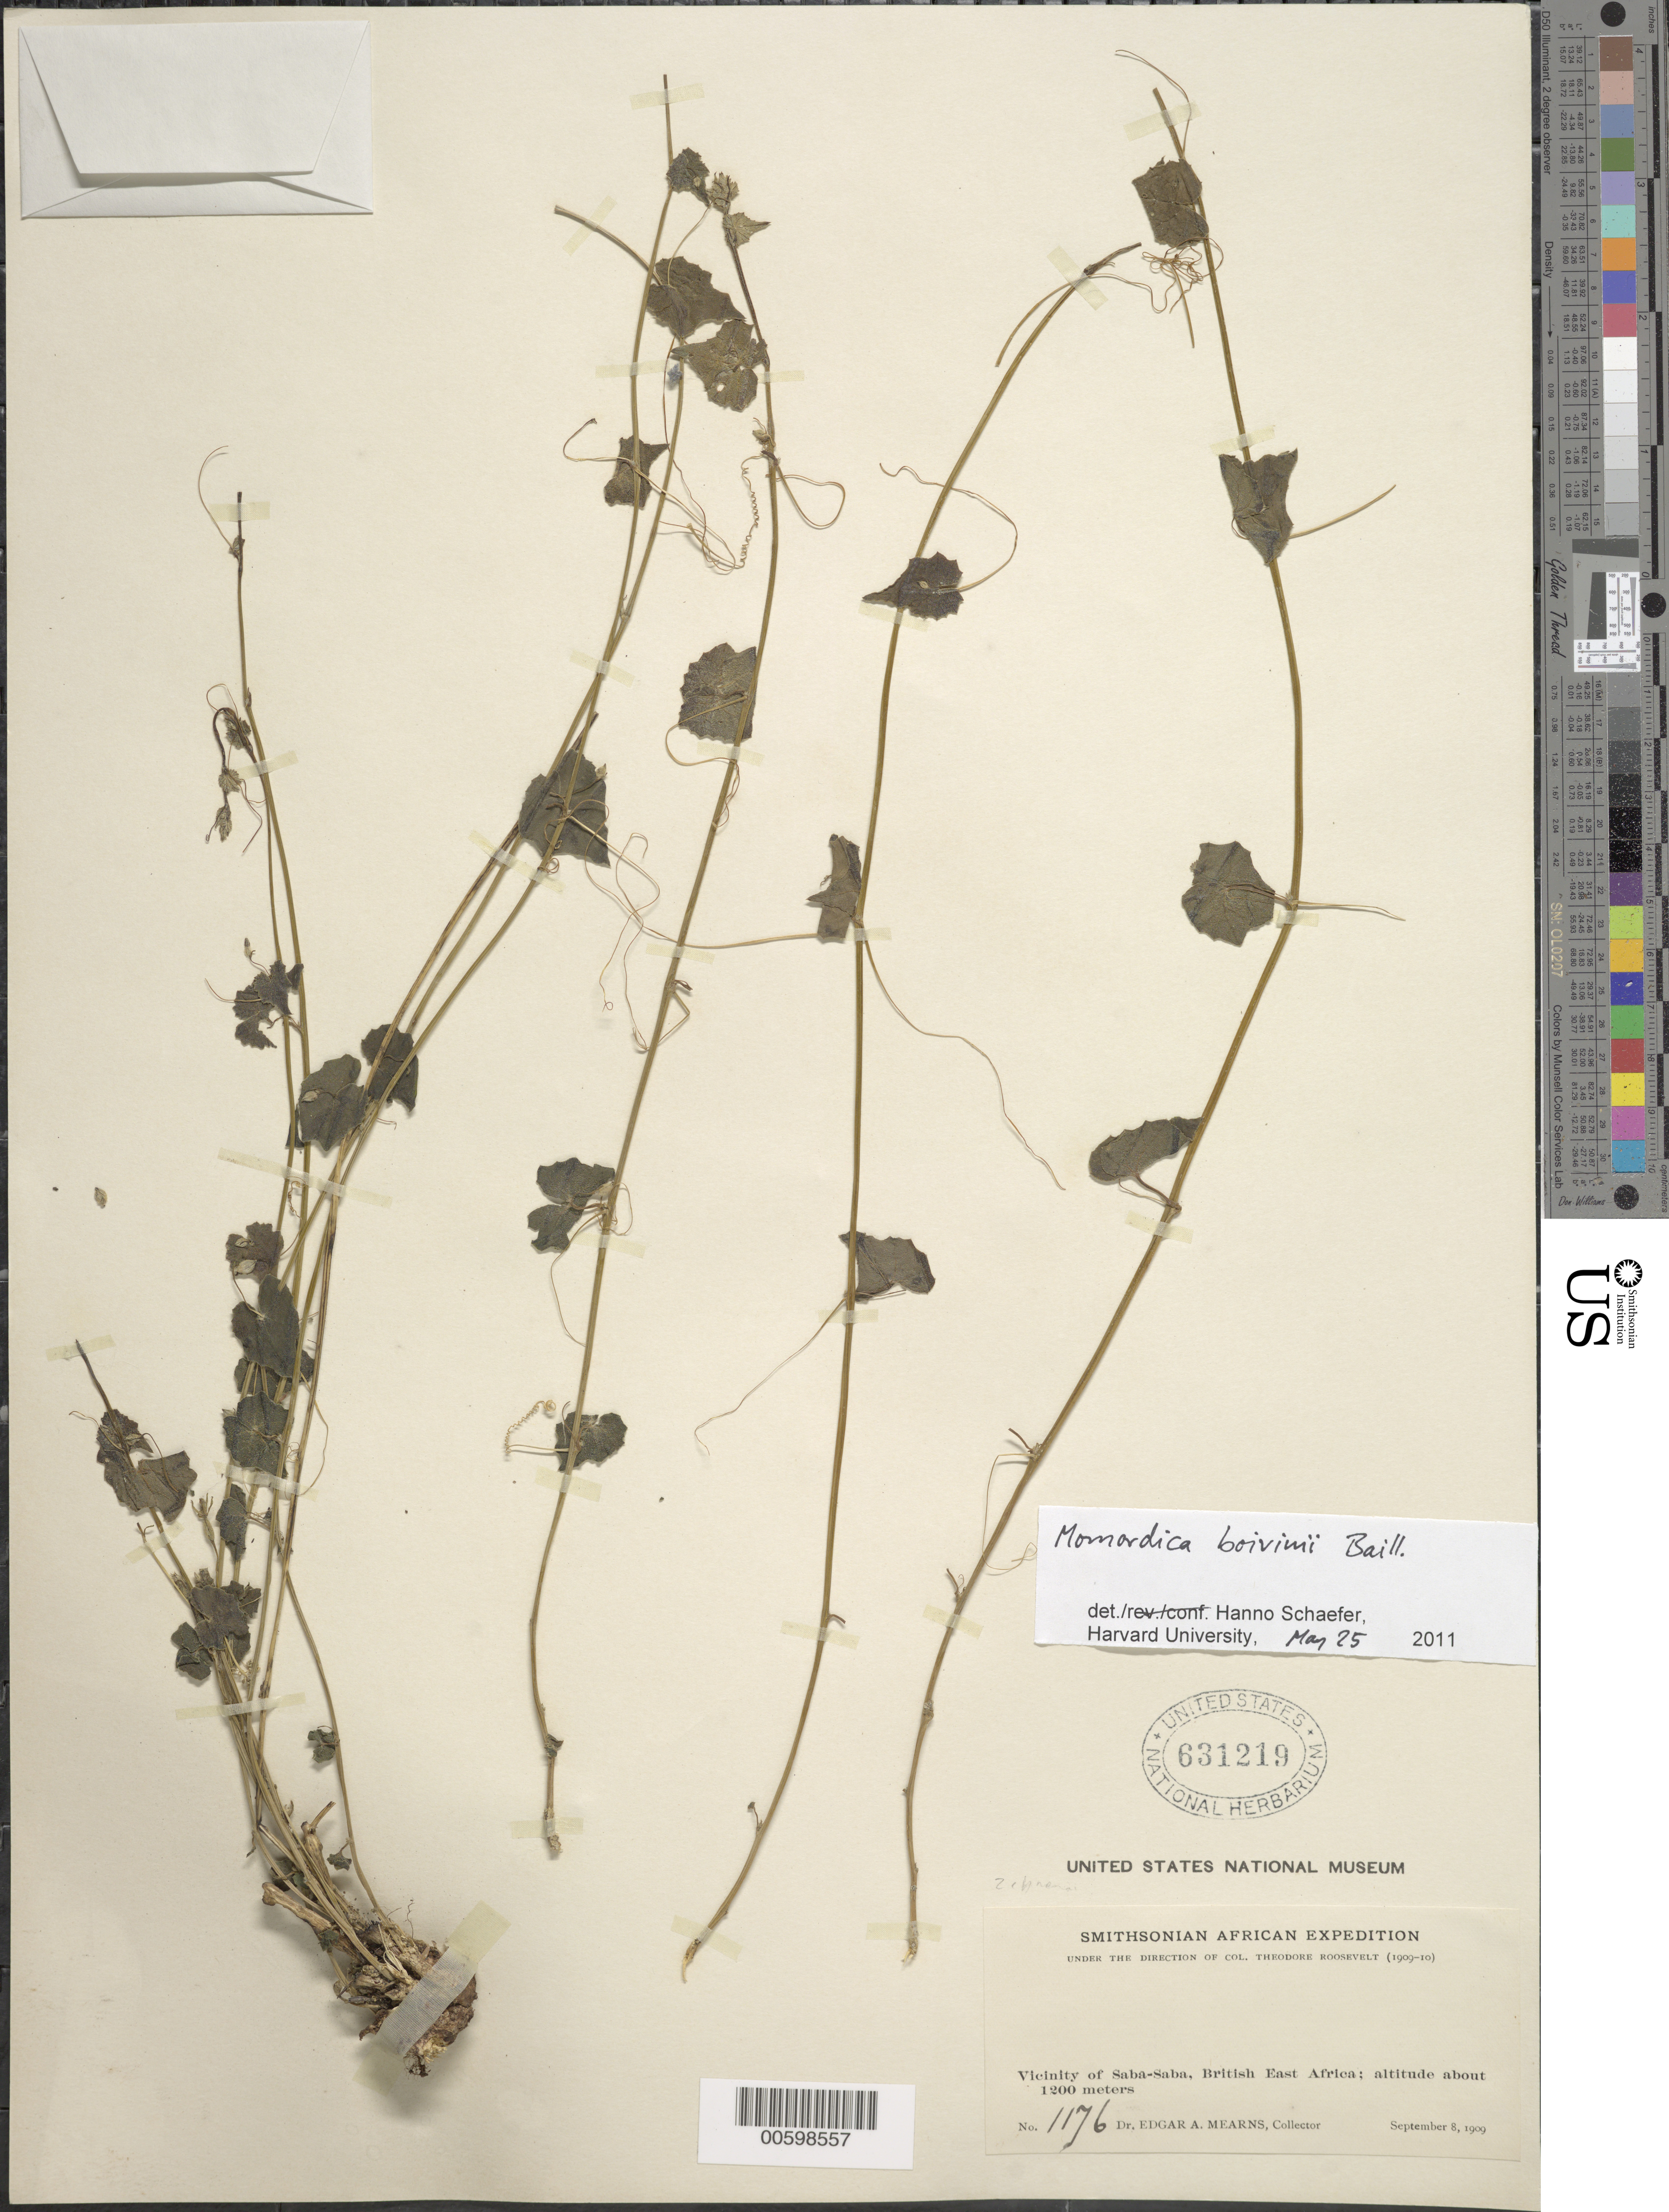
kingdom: Plantae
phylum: Tracheophyta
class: Magnoliopsida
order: Cucurbitales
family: Cucurbitaceae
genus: Momordica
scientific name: Momordica boivinii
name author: Baill.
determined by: Schaefer, Hanno, Harvard University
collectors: E. A. Mearns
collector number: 1176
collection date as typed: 08 Sep 1909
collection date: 1909-09-08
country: Kenya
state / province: Murang'a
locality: Vicinity of Saba Saba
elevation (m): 1200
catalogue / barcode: US 631219